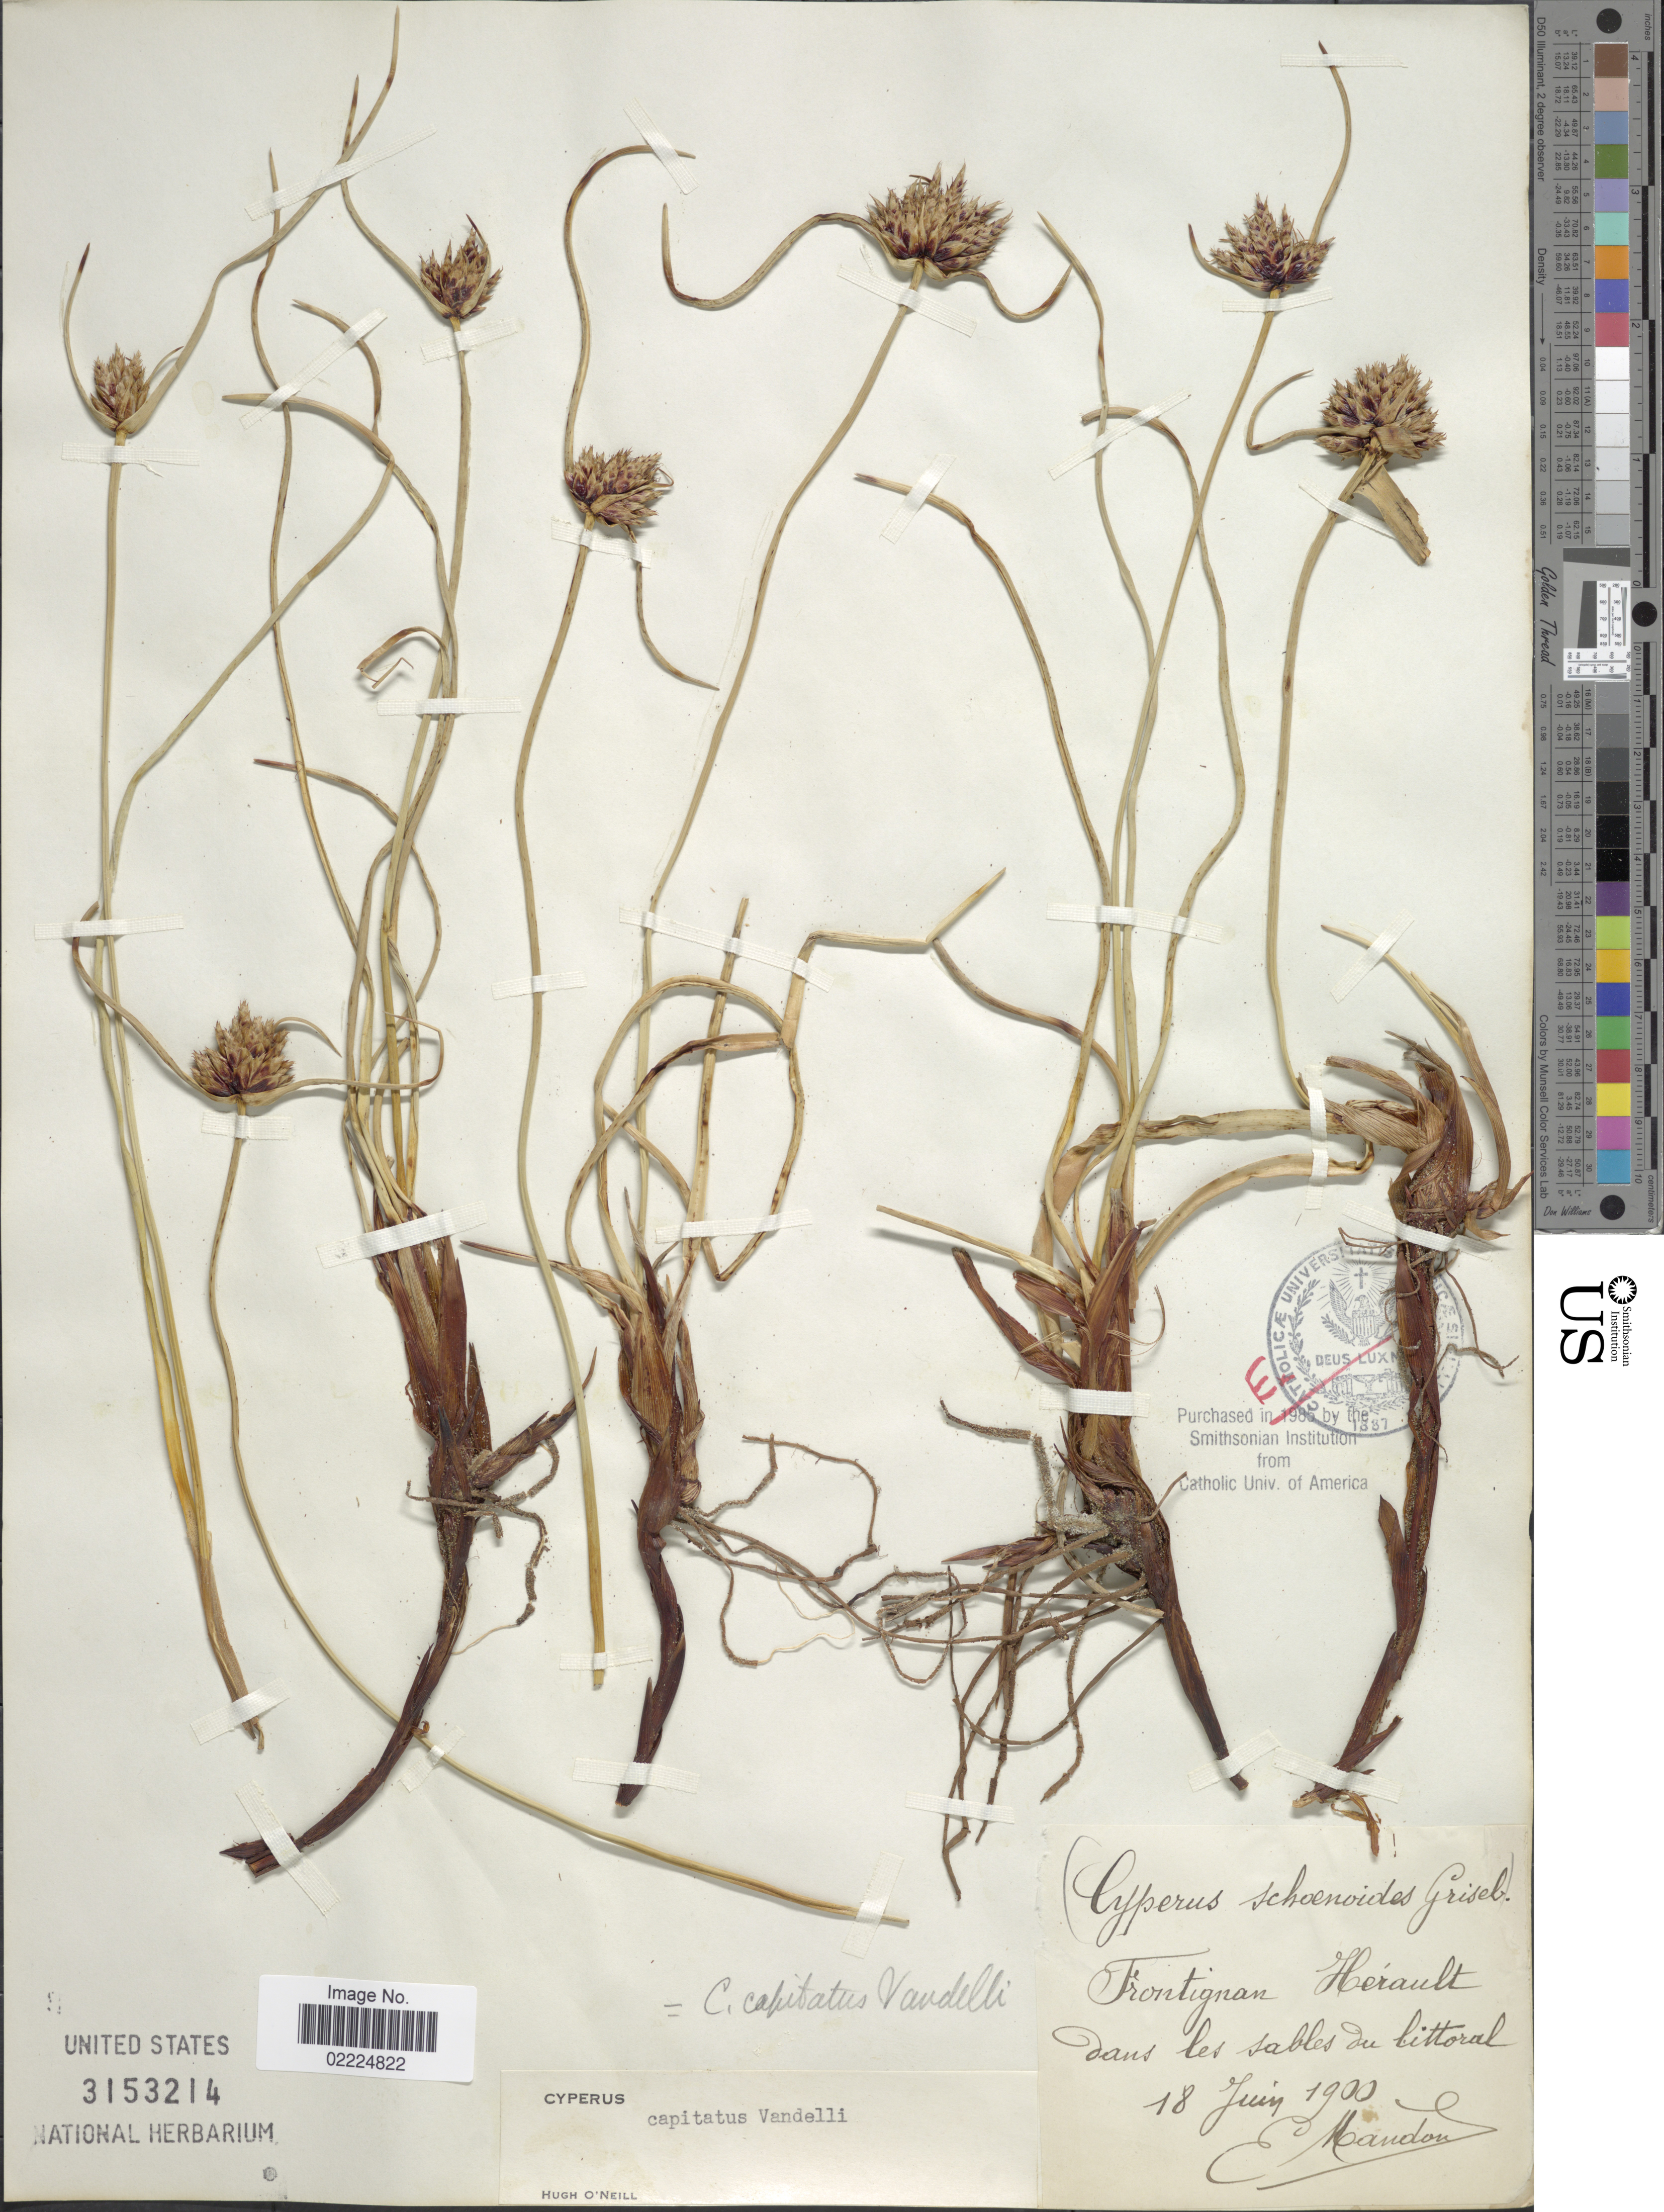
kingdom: Plantae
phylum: Tracheophyta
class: Liliopsida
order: Poales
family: Cyperaceae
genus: Cyperus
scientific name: Cyperus capitatus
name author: Vand.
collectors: E. Mandon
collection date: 1900-06-18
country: France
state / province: Occitanie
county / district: Hérault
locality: Frontignan Herault dans les sables du littoral.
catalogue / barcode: US 3153214